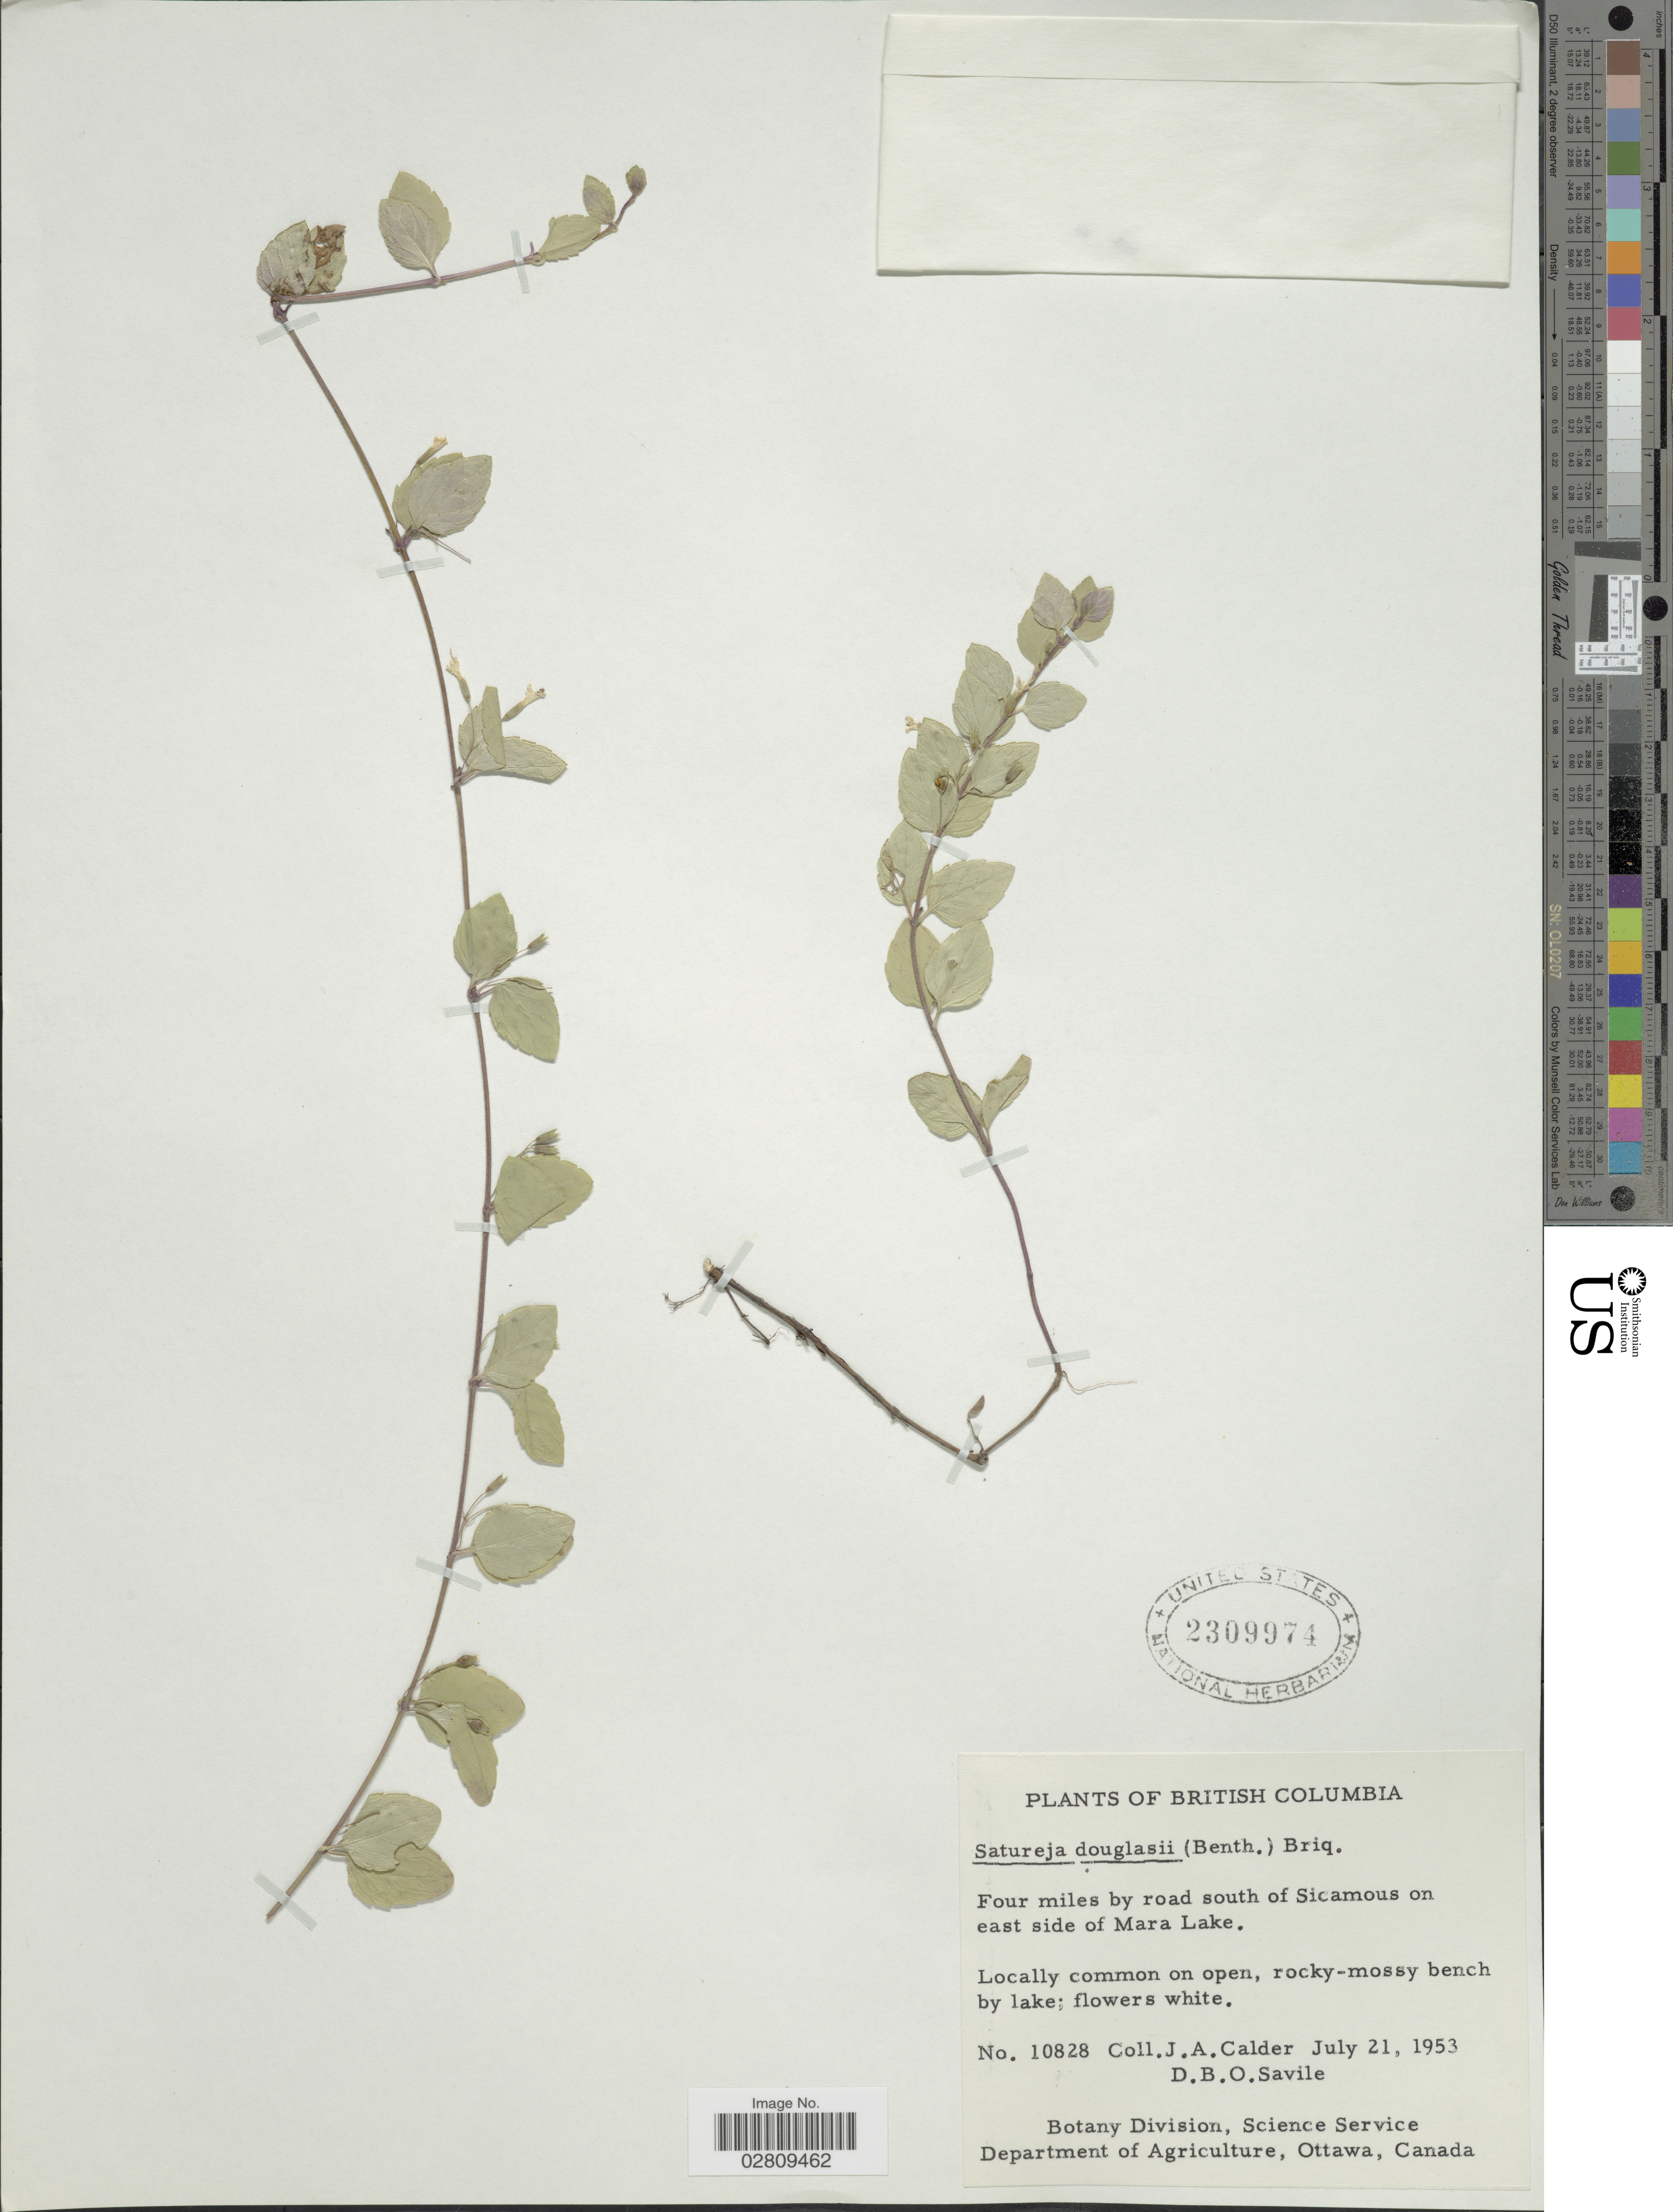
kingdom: Plantae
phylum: Tracheophyta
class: Magnoliopsida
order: Lamiales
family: Lamiaceae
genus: Micromeria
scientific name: Micromeria douglasii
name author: Benth.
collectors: J. A. Calder & D. Savile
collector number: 10828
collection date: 1953-07-21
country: Canada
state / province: British Columbia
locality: Four miles by road south of Sicamous on east side of Mara Lake.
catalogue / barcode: US 2309974